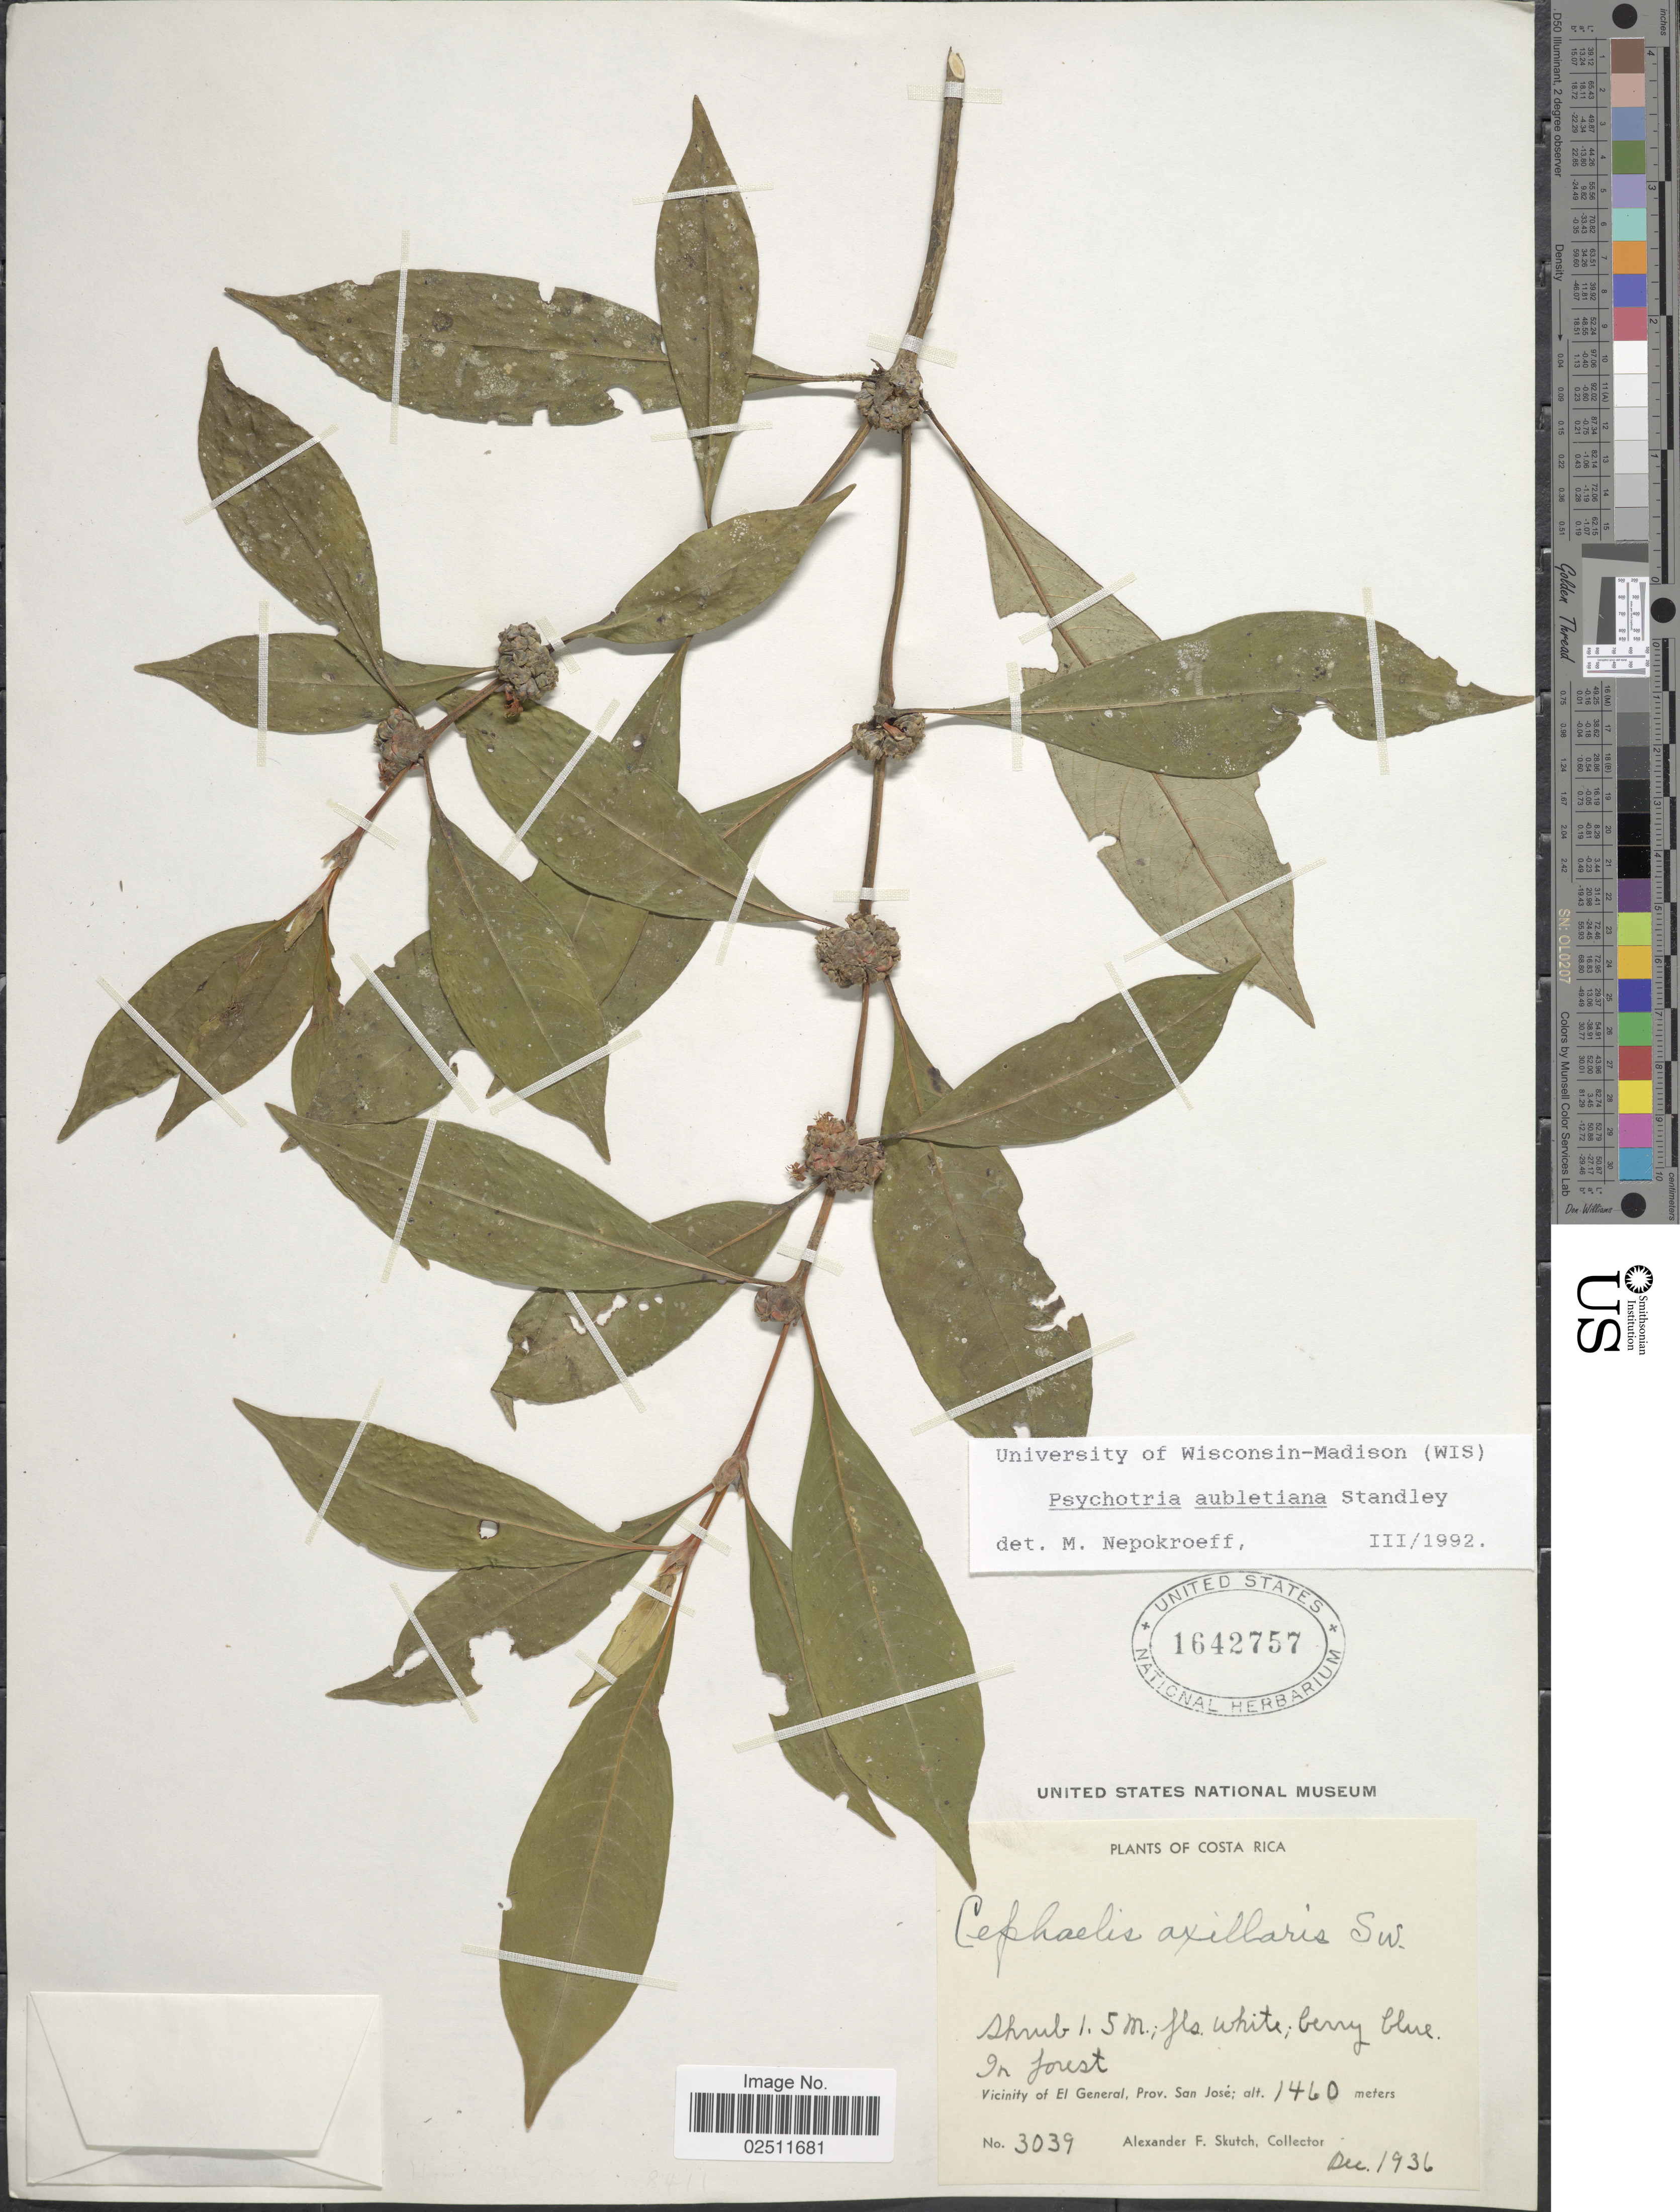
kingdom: Plantae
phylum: Tracheophyta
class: Magnoliopsida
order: Gentianales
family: Rubiaceae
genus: Psychotria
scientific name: Psychotria aubletiana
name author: Steyerm.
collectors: A. F. Skutch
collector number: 3039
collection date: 1936-12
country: Costa Rica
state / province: San José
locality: In forest. Vicinity of El General.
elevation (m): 1460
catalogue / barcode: US 1642757